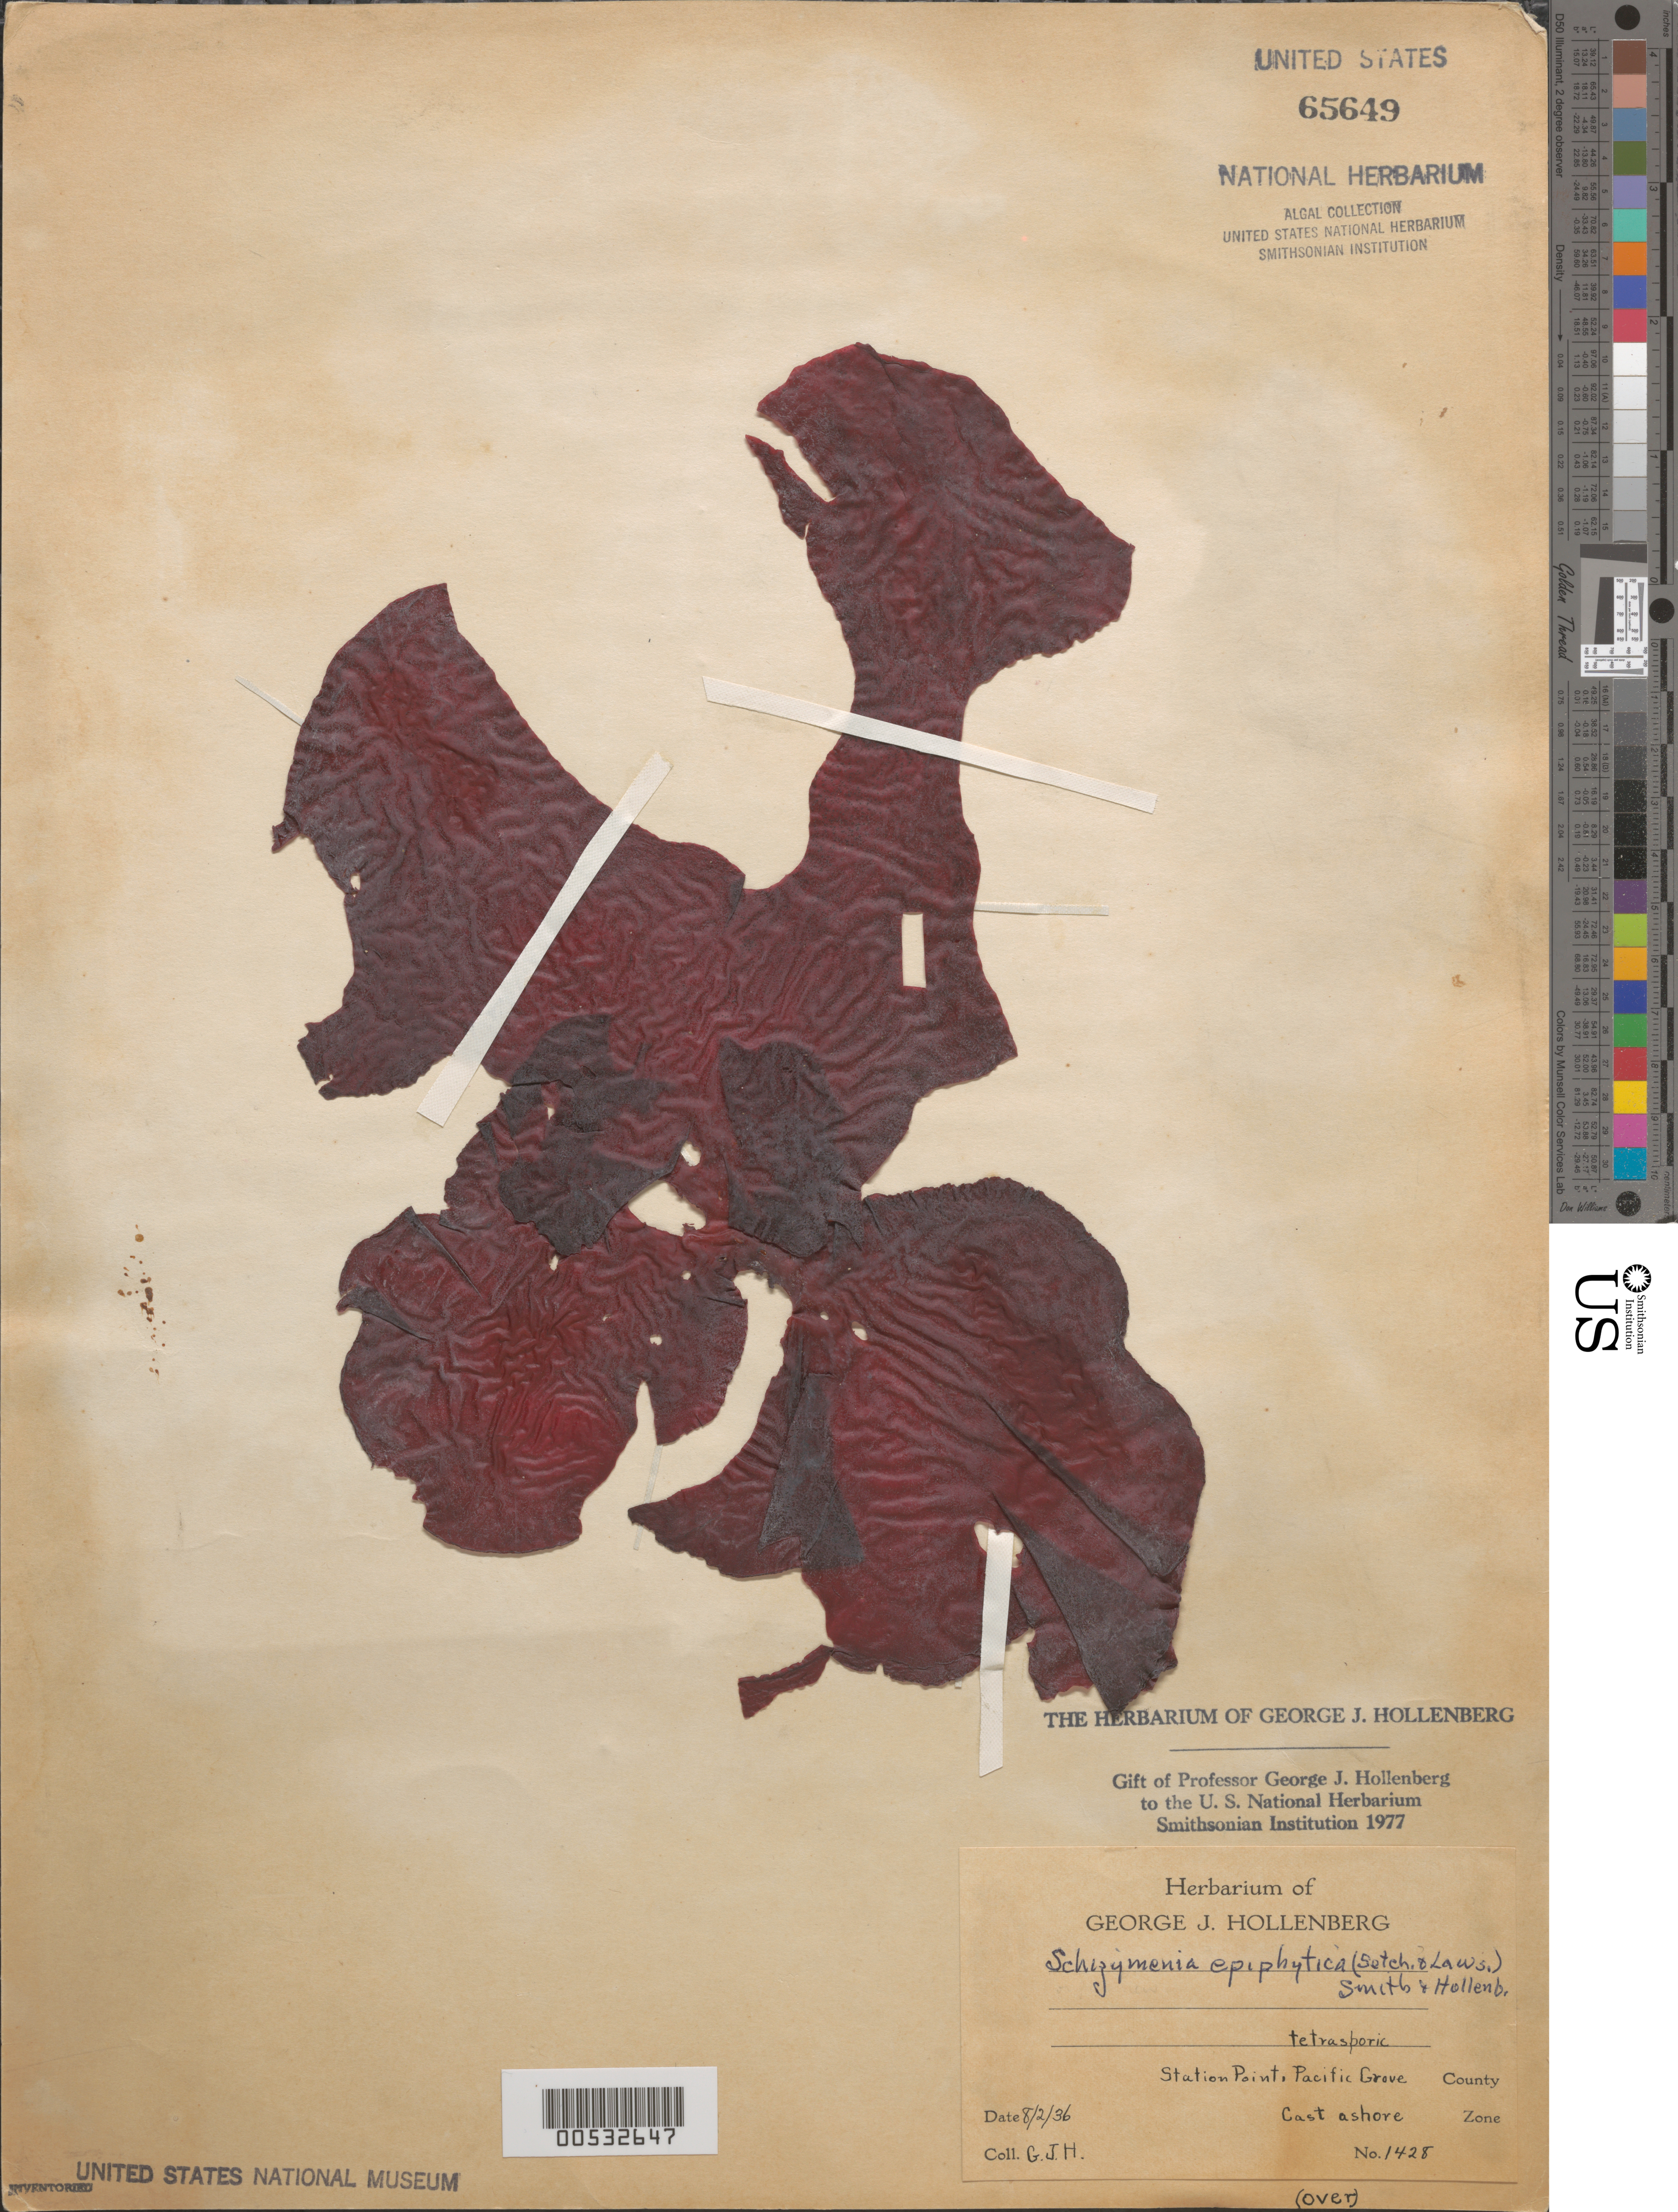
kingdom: Plantae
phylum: Rhodophyta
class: Florideophyceae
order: Gigartinales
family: Furcellariaceae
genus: Peyssonneliopsis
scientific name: Peyssonneliopsis epiphytica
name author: Setch. & G.W. Lawson in Setch.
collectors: G. Hollenberg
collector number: GJH 1428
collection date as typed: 02 Aug 1936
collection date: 1936-08-02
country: United States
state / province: California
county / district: Monterey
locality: Station Point, Pacific Grove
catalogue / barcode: US 65649